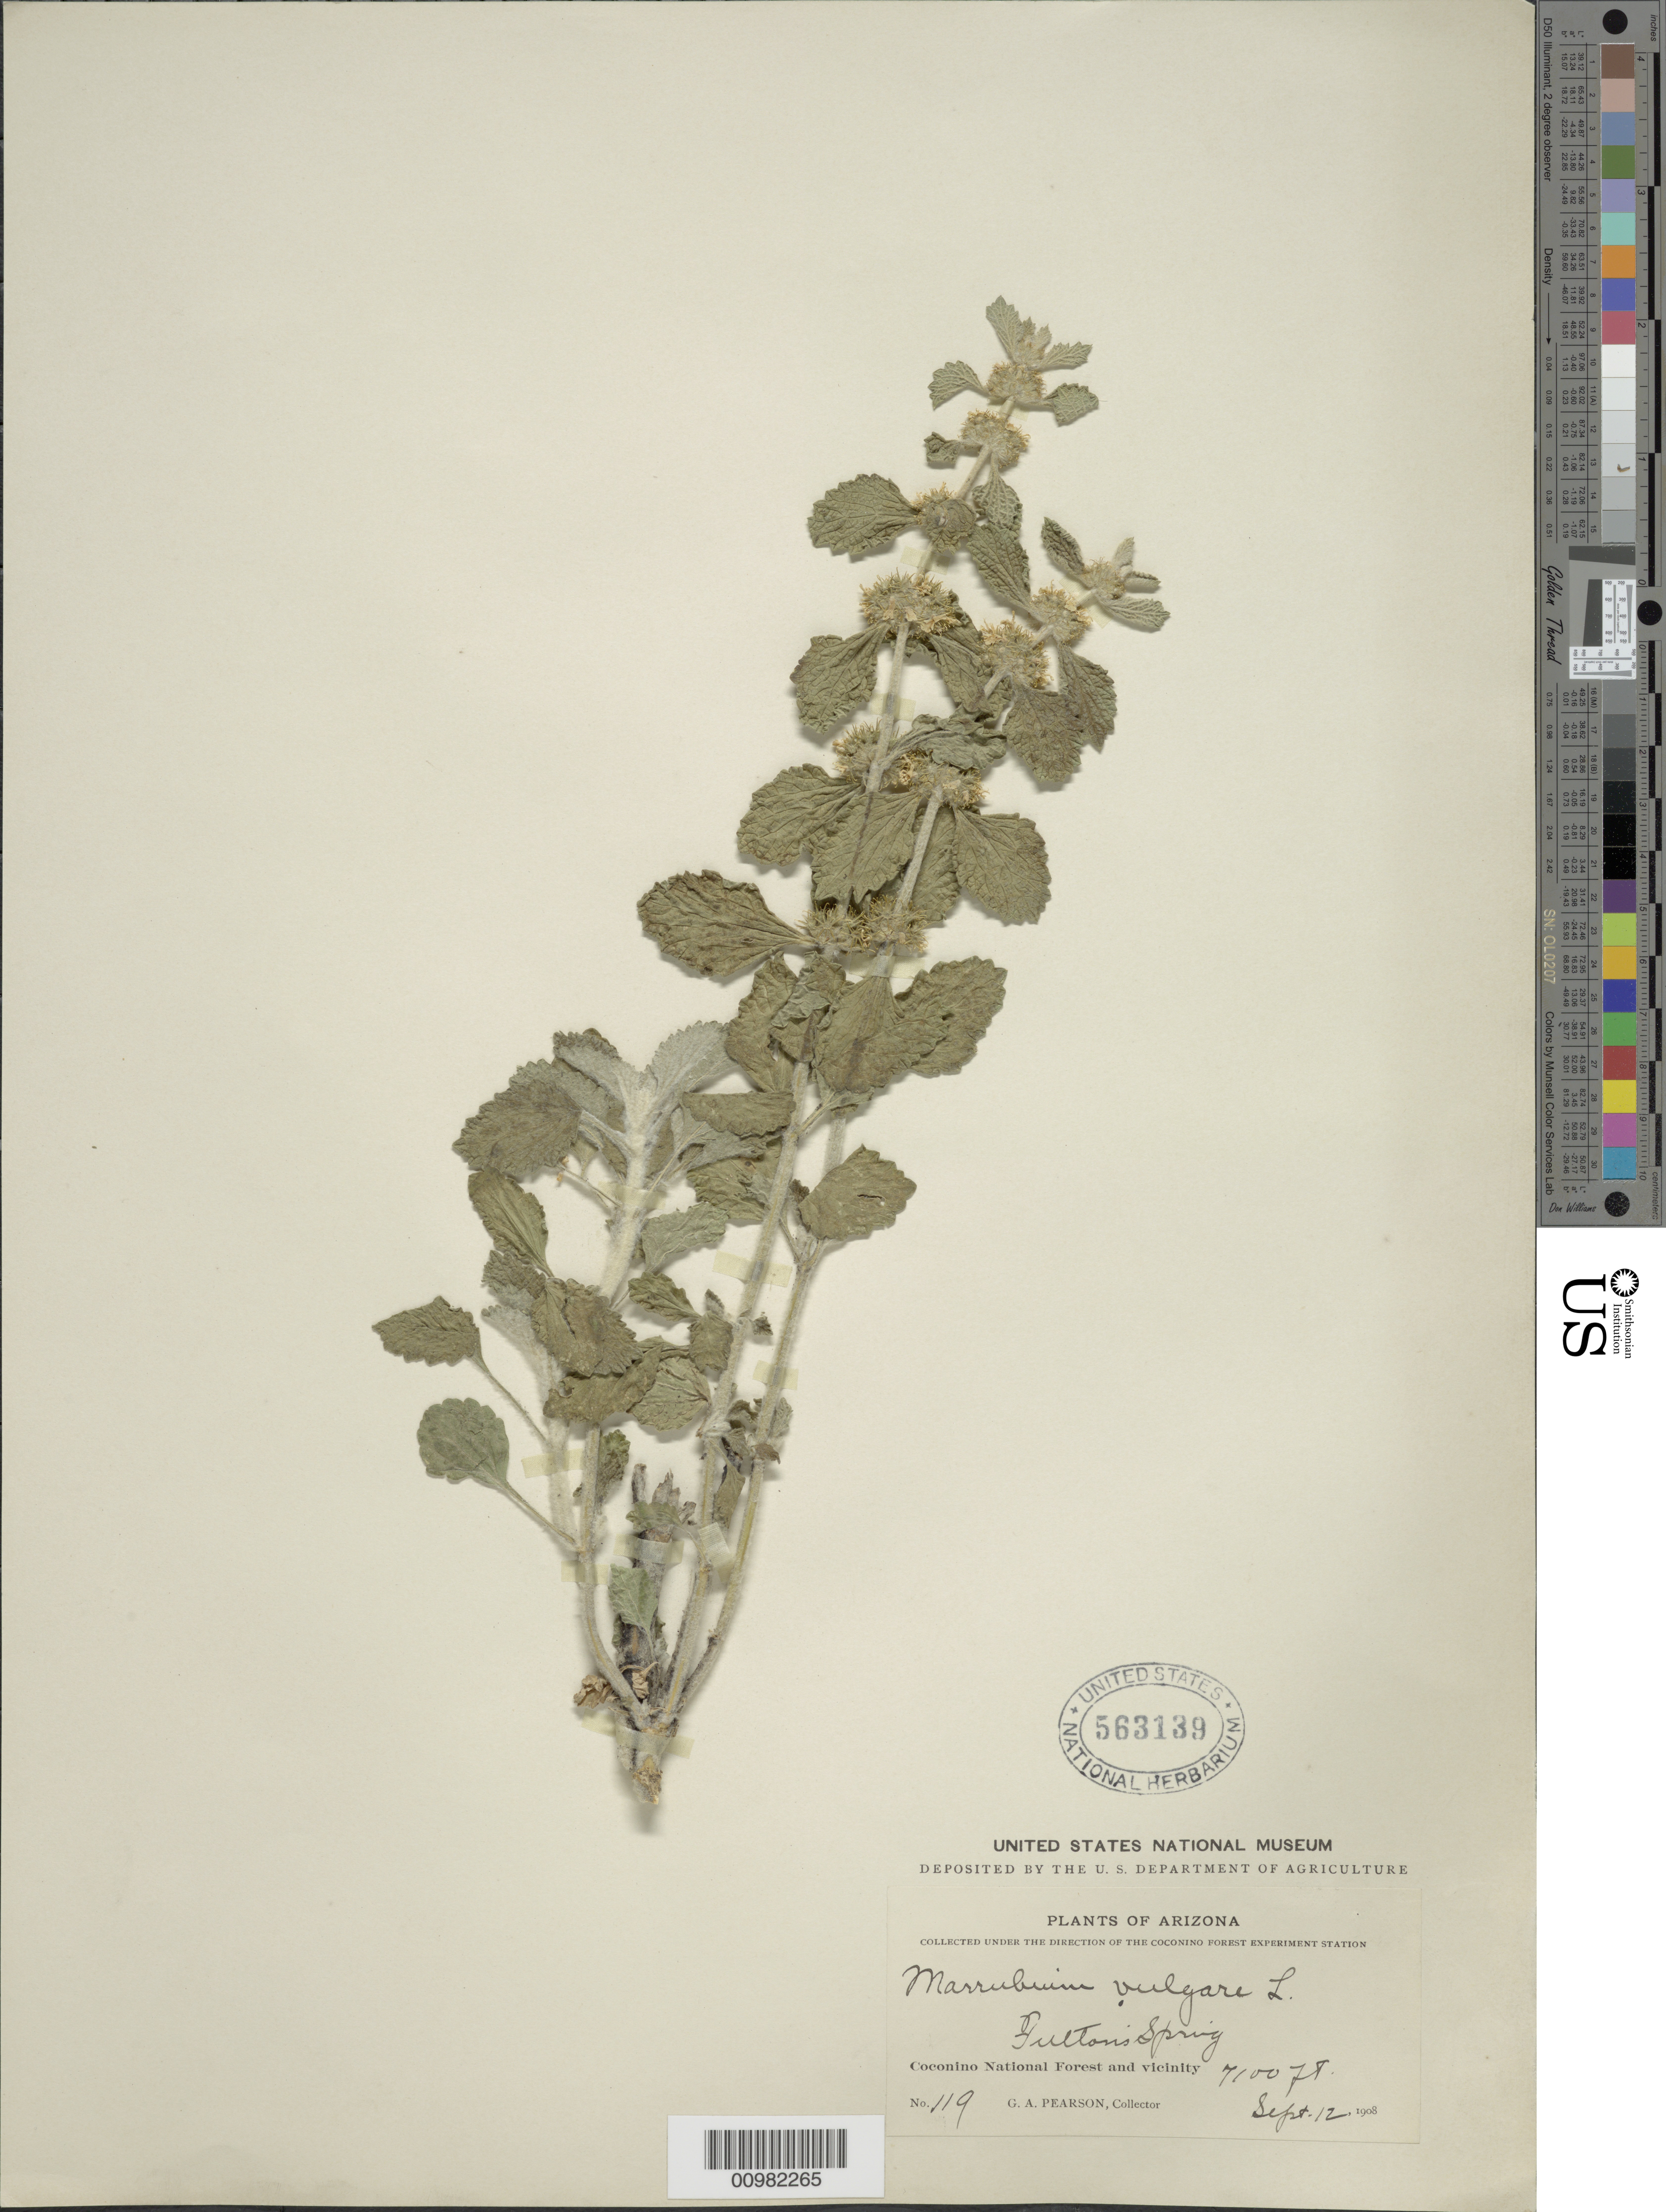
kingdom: Plantae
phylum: Tracheophyta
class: Magnoliopsida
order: Lamiales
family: Lamiaceae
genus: Marrubium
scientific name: Marrubium vulgare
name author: L.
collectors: G. A. Pearson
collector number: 119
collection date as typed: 12 Sep 1908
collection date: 1908-09-12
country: United States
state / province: Arizona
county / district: Coconino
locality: Coconino National Forest; Fulton's Spring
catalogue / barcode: US 563139